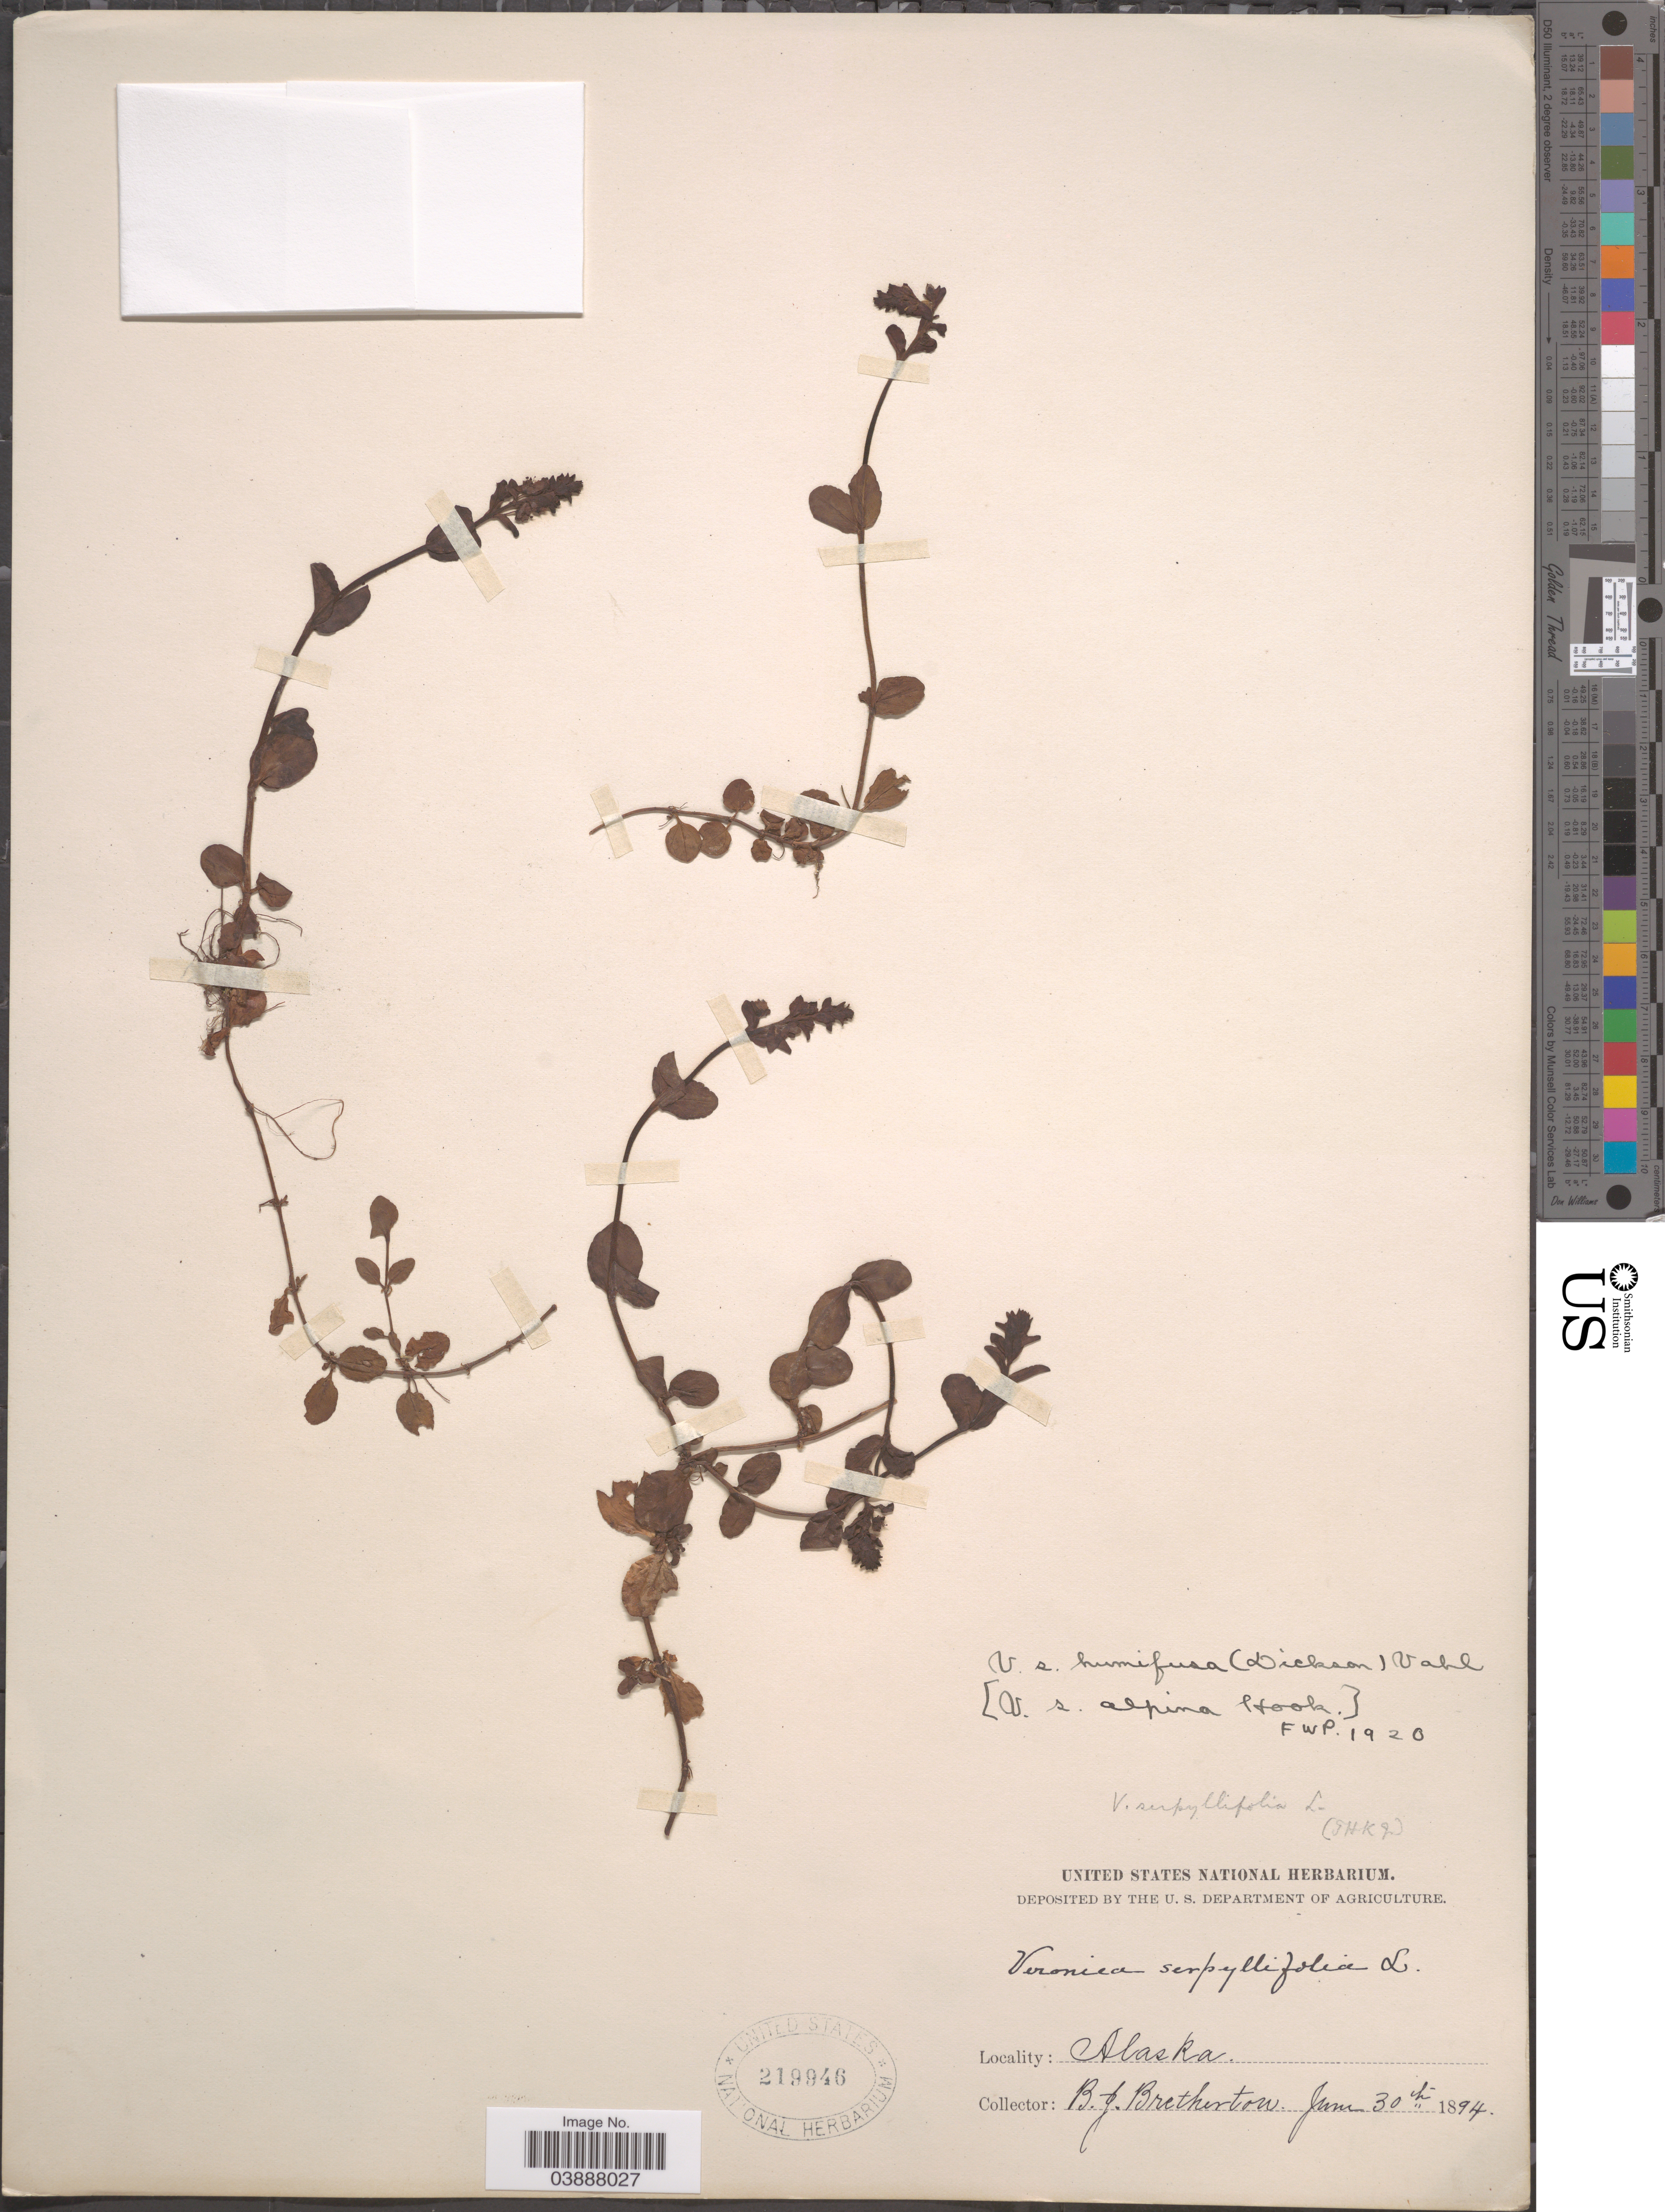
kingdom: Plantae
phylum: Tracheophyta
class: Magnoliopsida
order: Lamiales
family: Plantaginaceae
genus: Veronica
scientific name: Veronica serpyllifolia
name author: L.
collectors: B. Bretherton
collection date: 1894-06-30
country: United States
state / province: Alaska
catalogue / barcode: US 219946